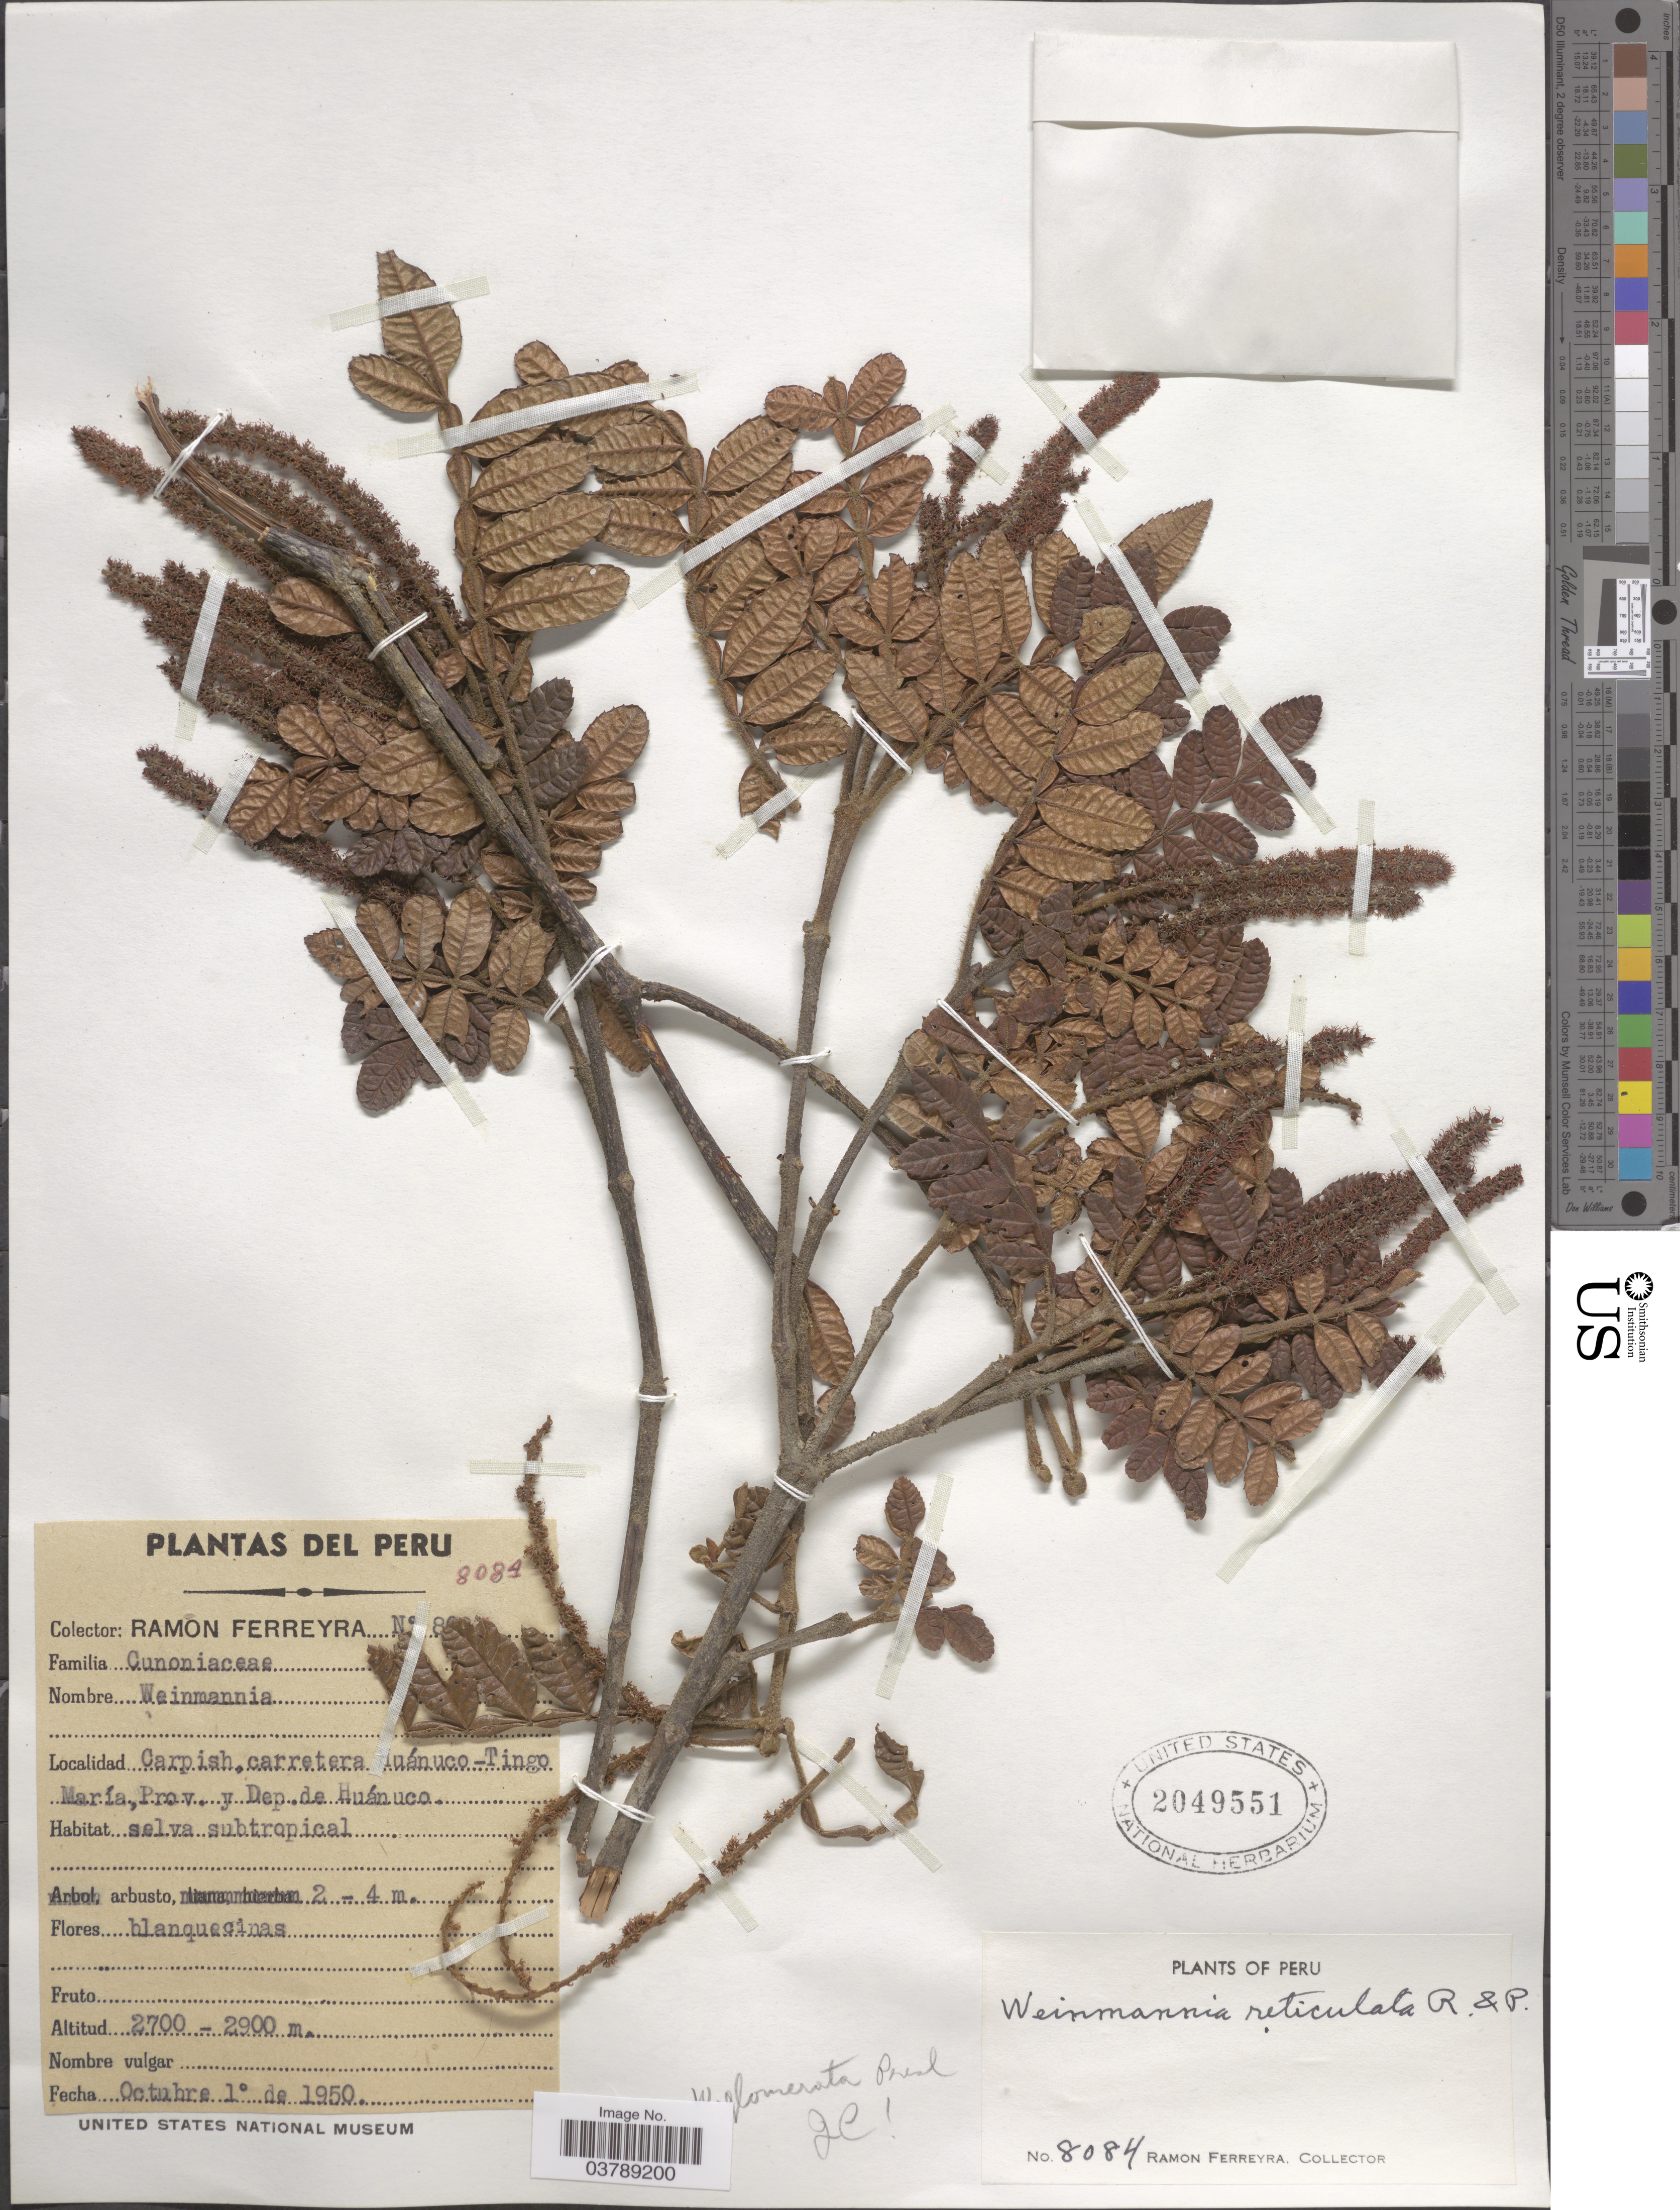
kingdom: Plantae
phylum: Tracheophyta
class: Magnoliopsida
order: Oxalidales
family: Cunoniaceae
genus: Weinmannia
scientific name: Weinmannia glomerata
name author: C. Presl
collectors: R. A. Ferreyra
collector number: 8084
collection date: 1950-10-01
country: Peru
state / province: Huánuco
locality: Carpish. carretera. Huánuco-Tingo María, Prov. y Dep. de Huánuco.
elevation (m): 2700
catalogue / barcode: US 2049551